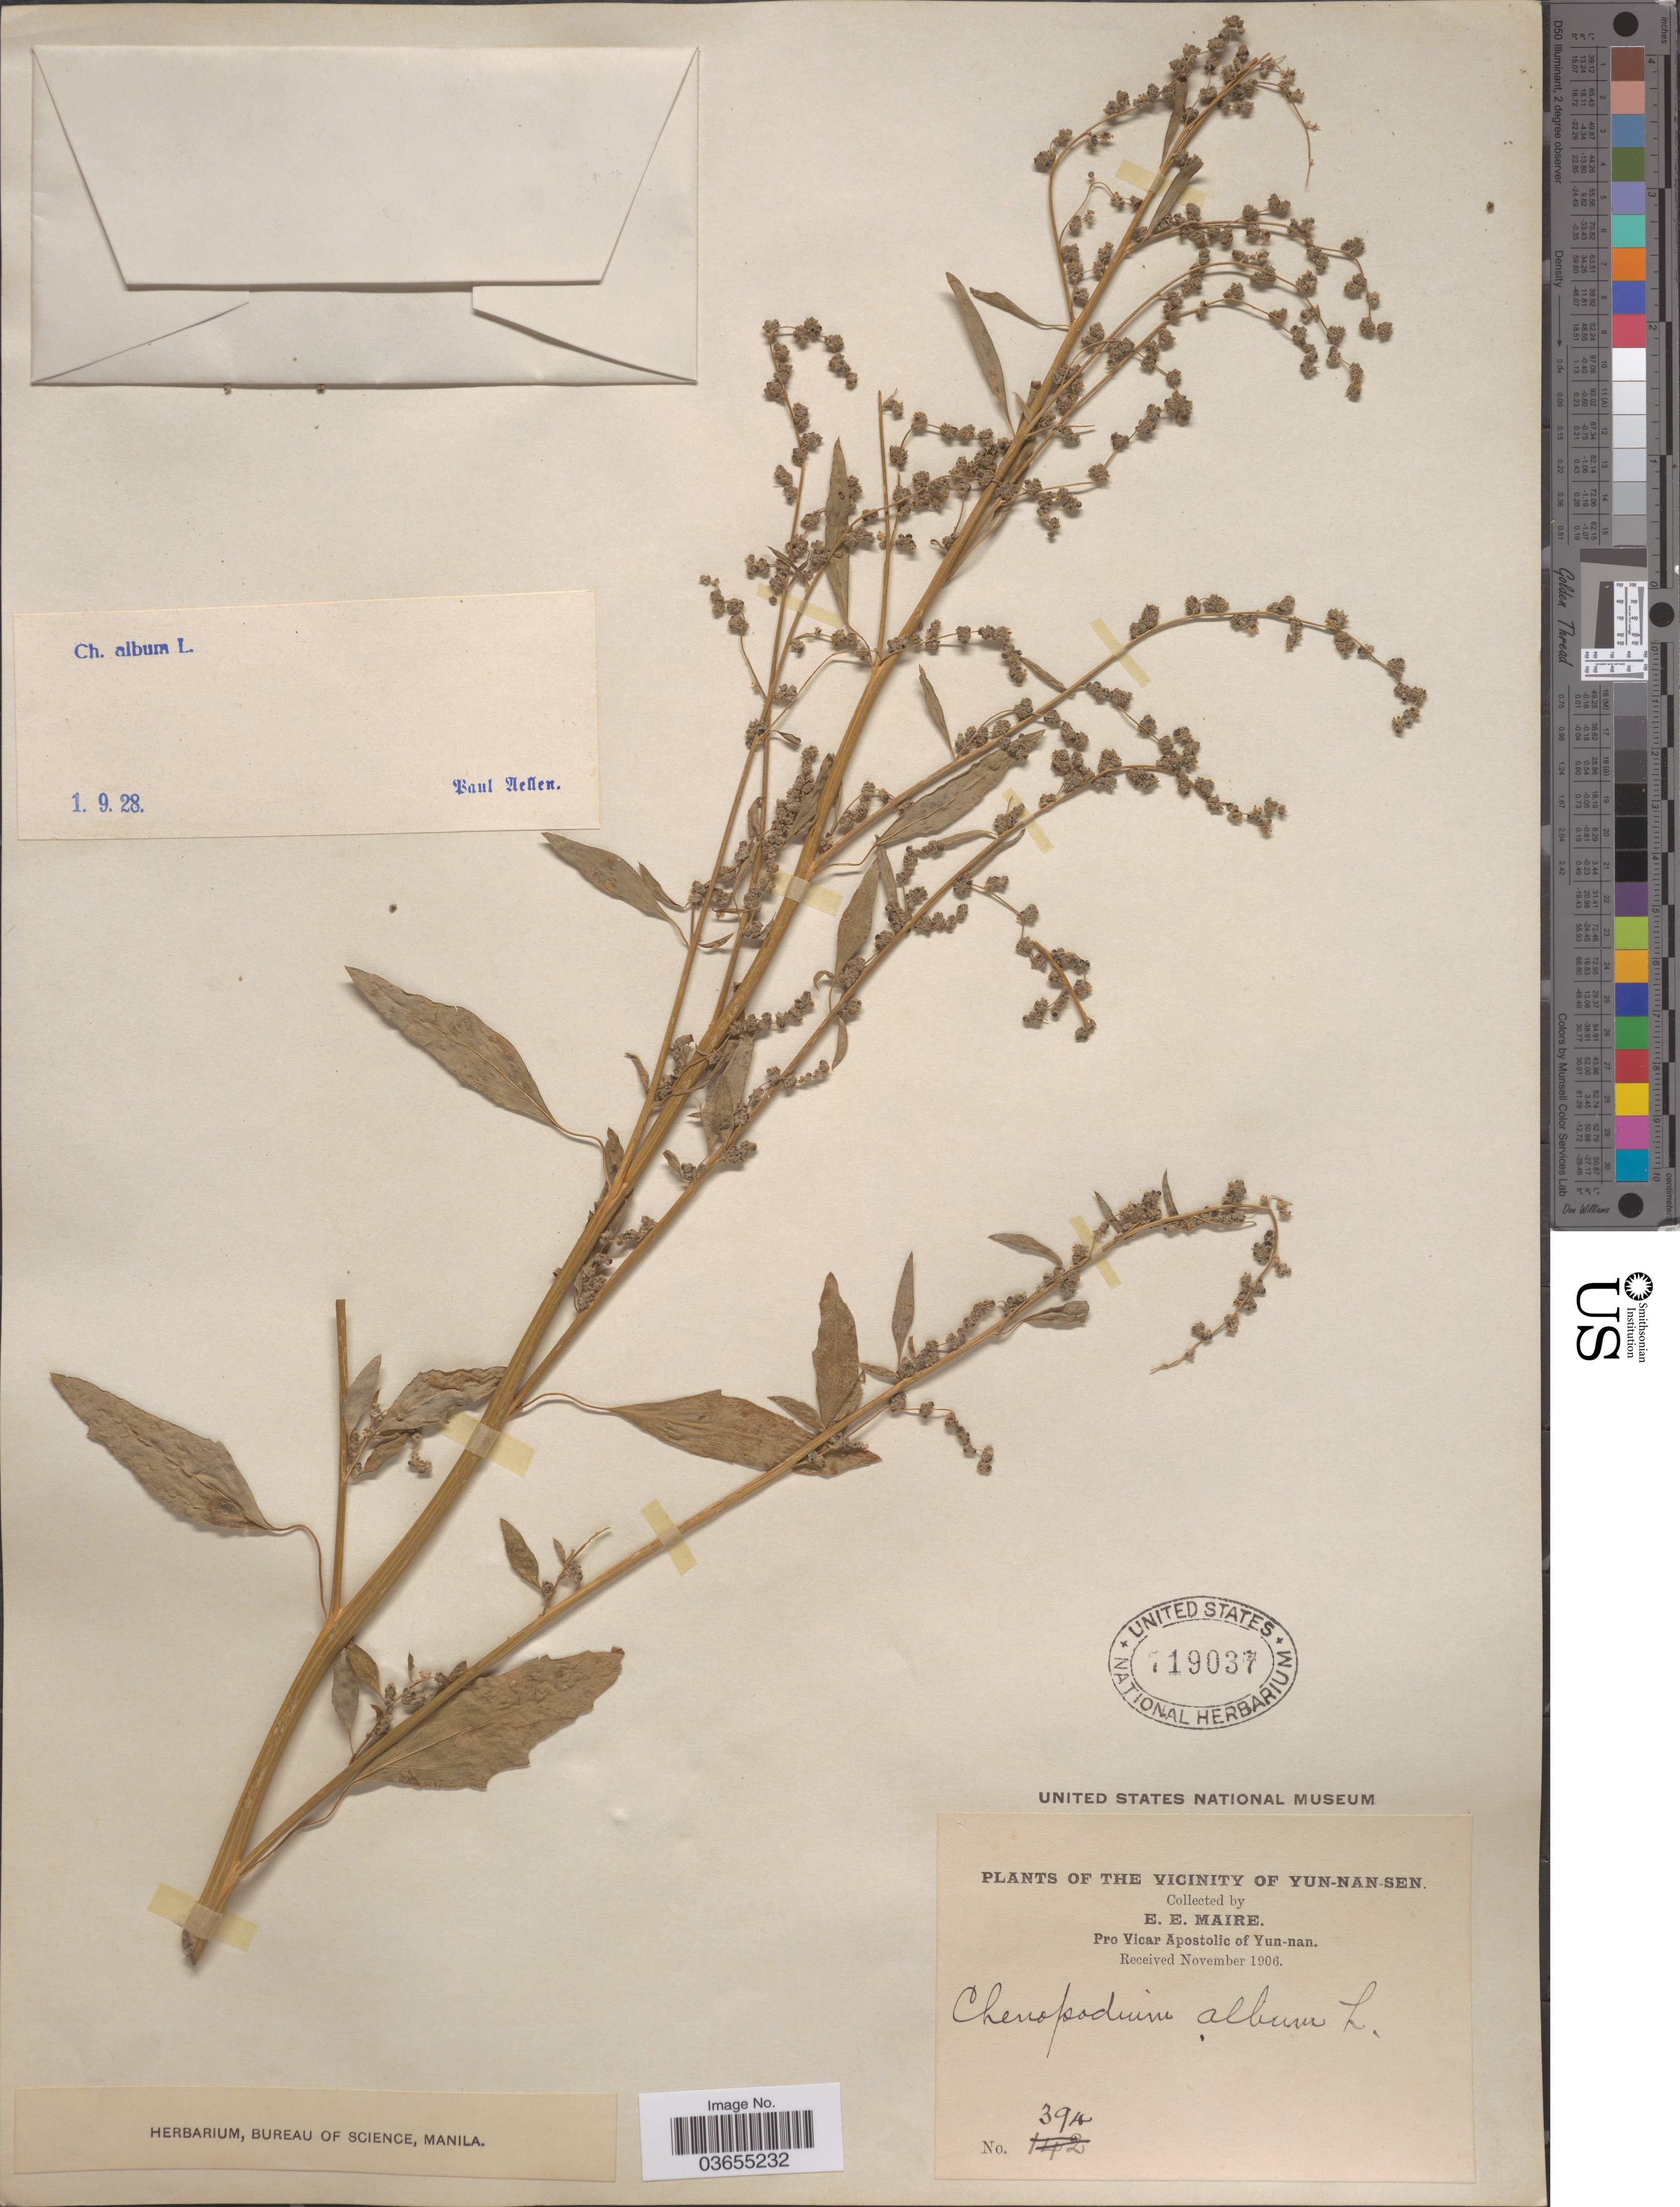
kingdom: Plantae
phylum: Tracheophyta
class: Magnoliopsida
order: Caryophyllales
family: Amaranthaceae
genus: Chenopodium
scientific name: Chenopodium album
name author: L.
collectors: E. E. Maire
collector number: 394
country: China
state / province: Yunnan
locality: The Vicinity of Yun-nan-sen.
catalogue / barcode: US 719037